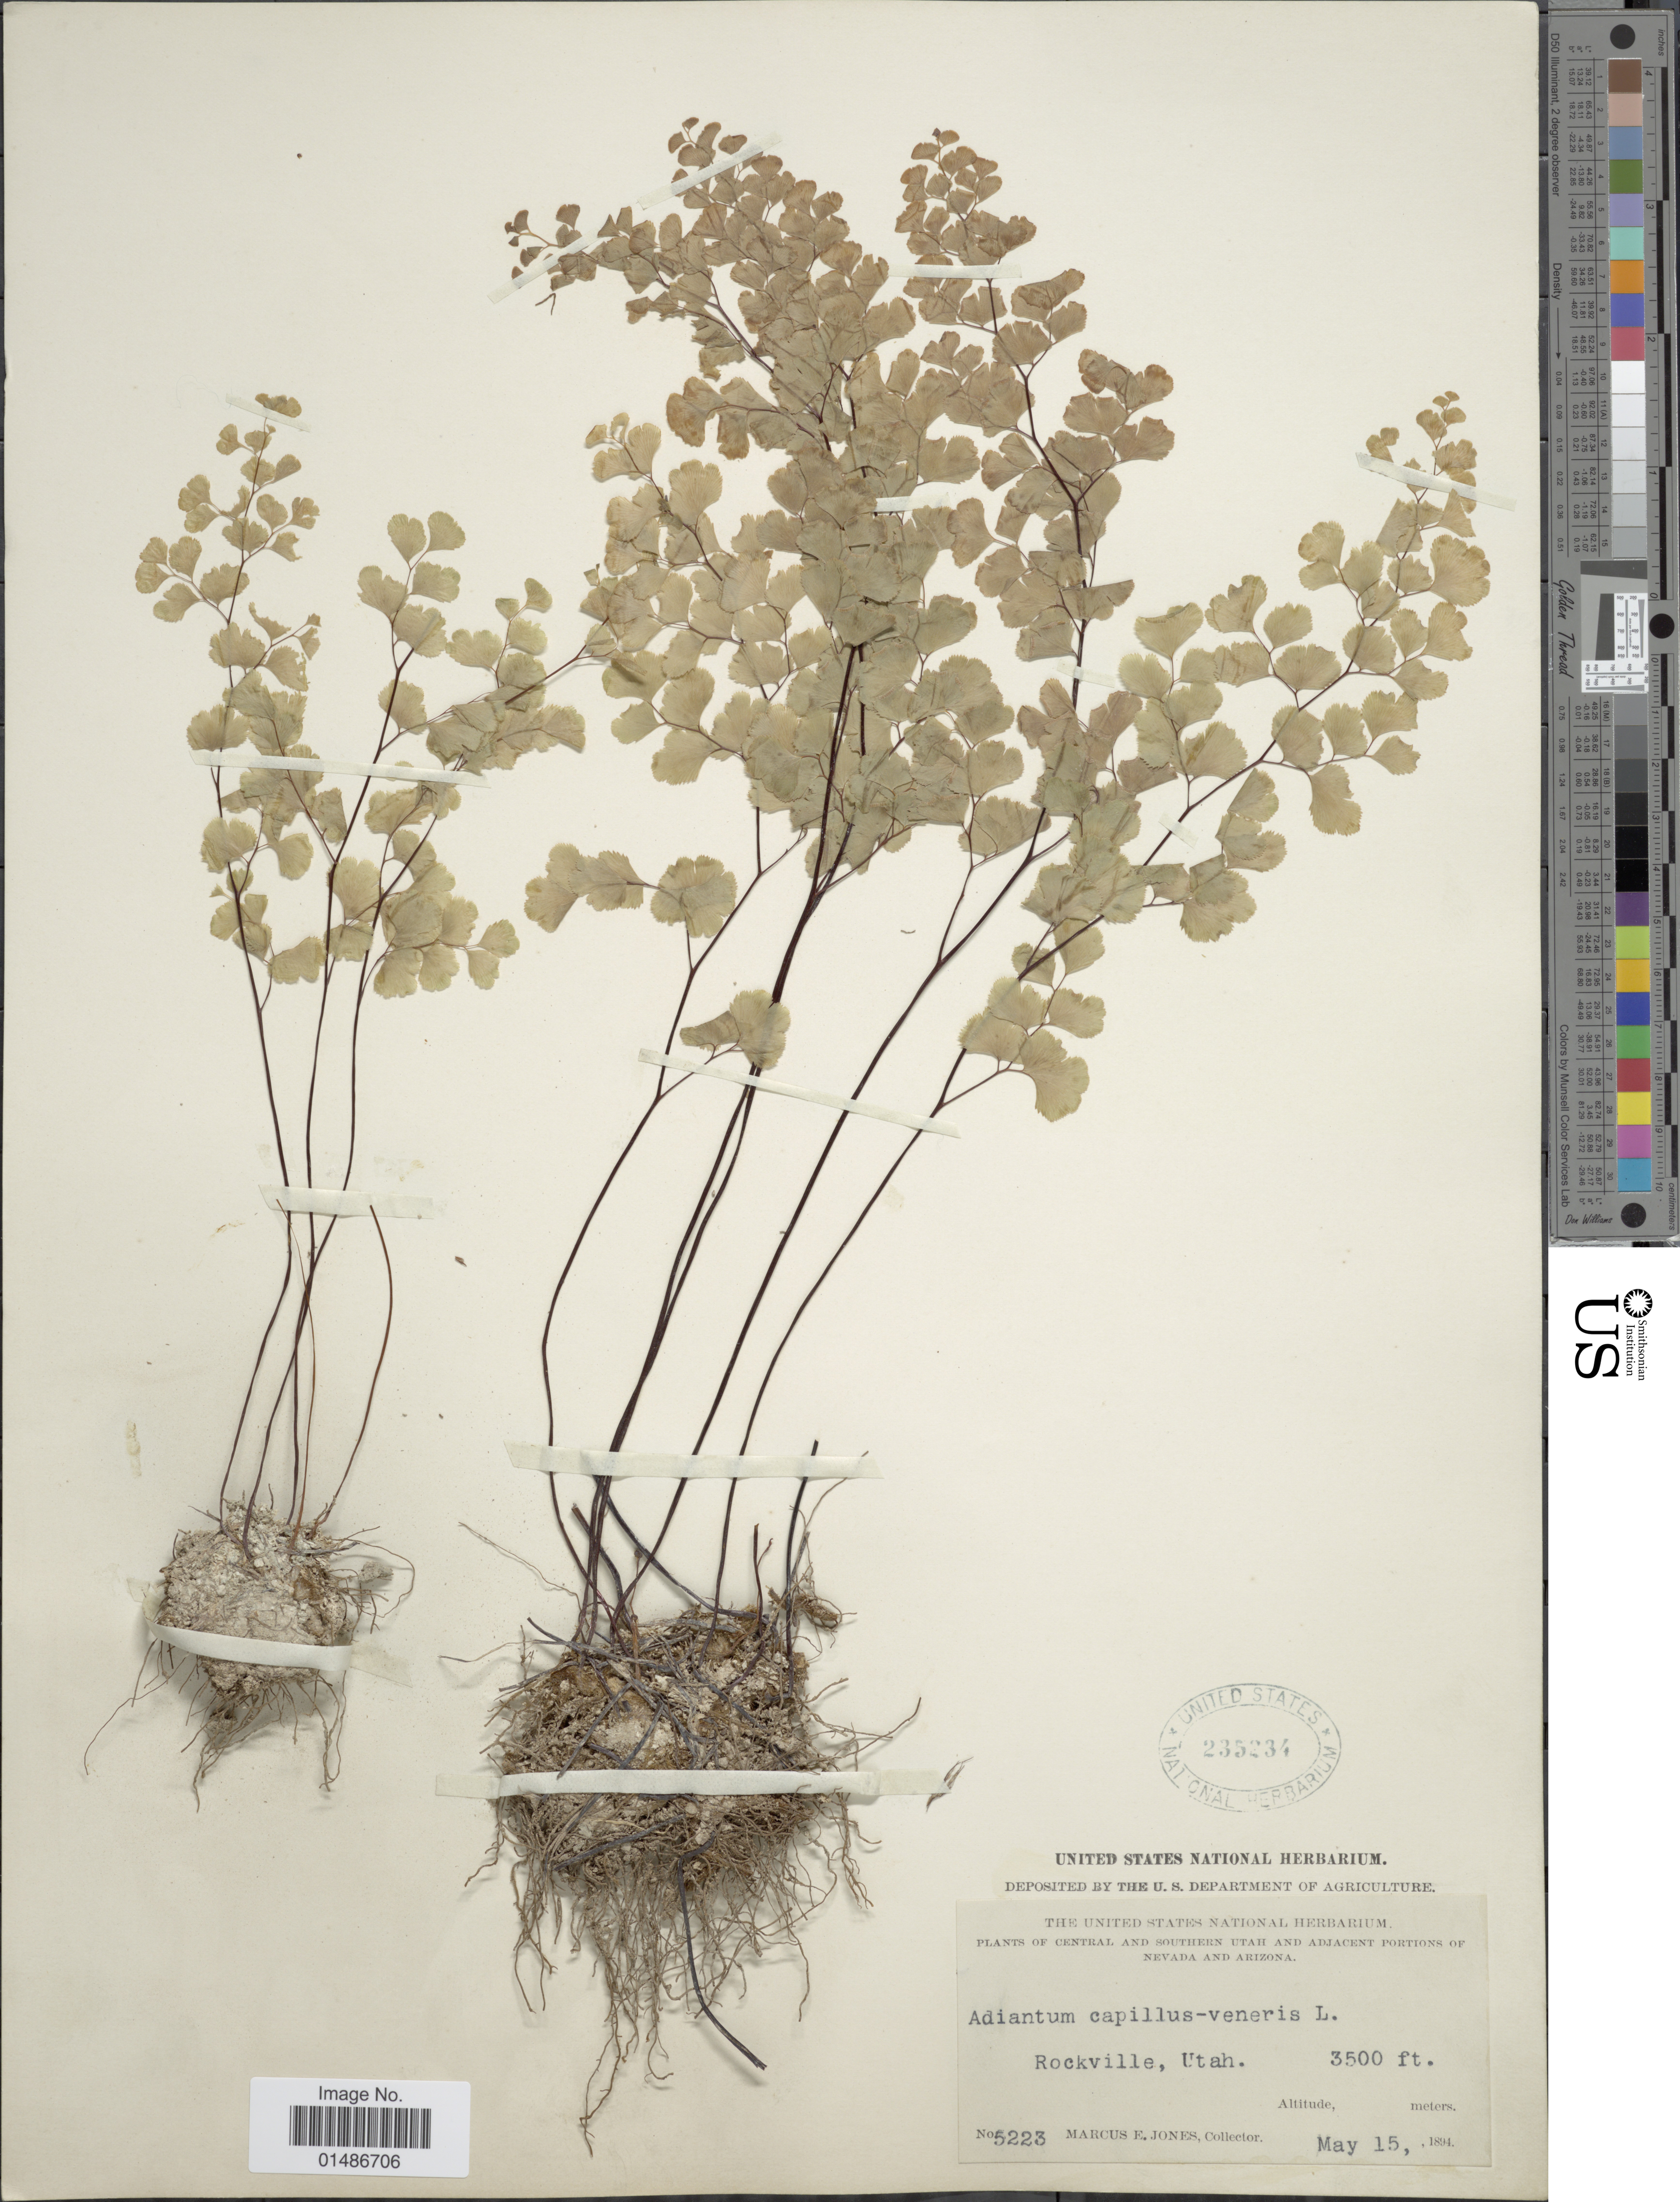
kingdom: Plantae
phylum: Tracheophyta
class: Polypodiopsida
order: Polypodiales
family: Pteridaceae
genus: Adiantum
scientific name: Adiantum capillus-veneris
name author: L.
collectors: M. E. Jones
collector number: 5223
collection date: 1894-05-15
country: United States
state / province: Utah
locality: Plants of Central and Southern Utah and adjacent portions of Nevada and Arizona. Rockville.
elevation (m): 1067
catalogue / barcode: US 235234